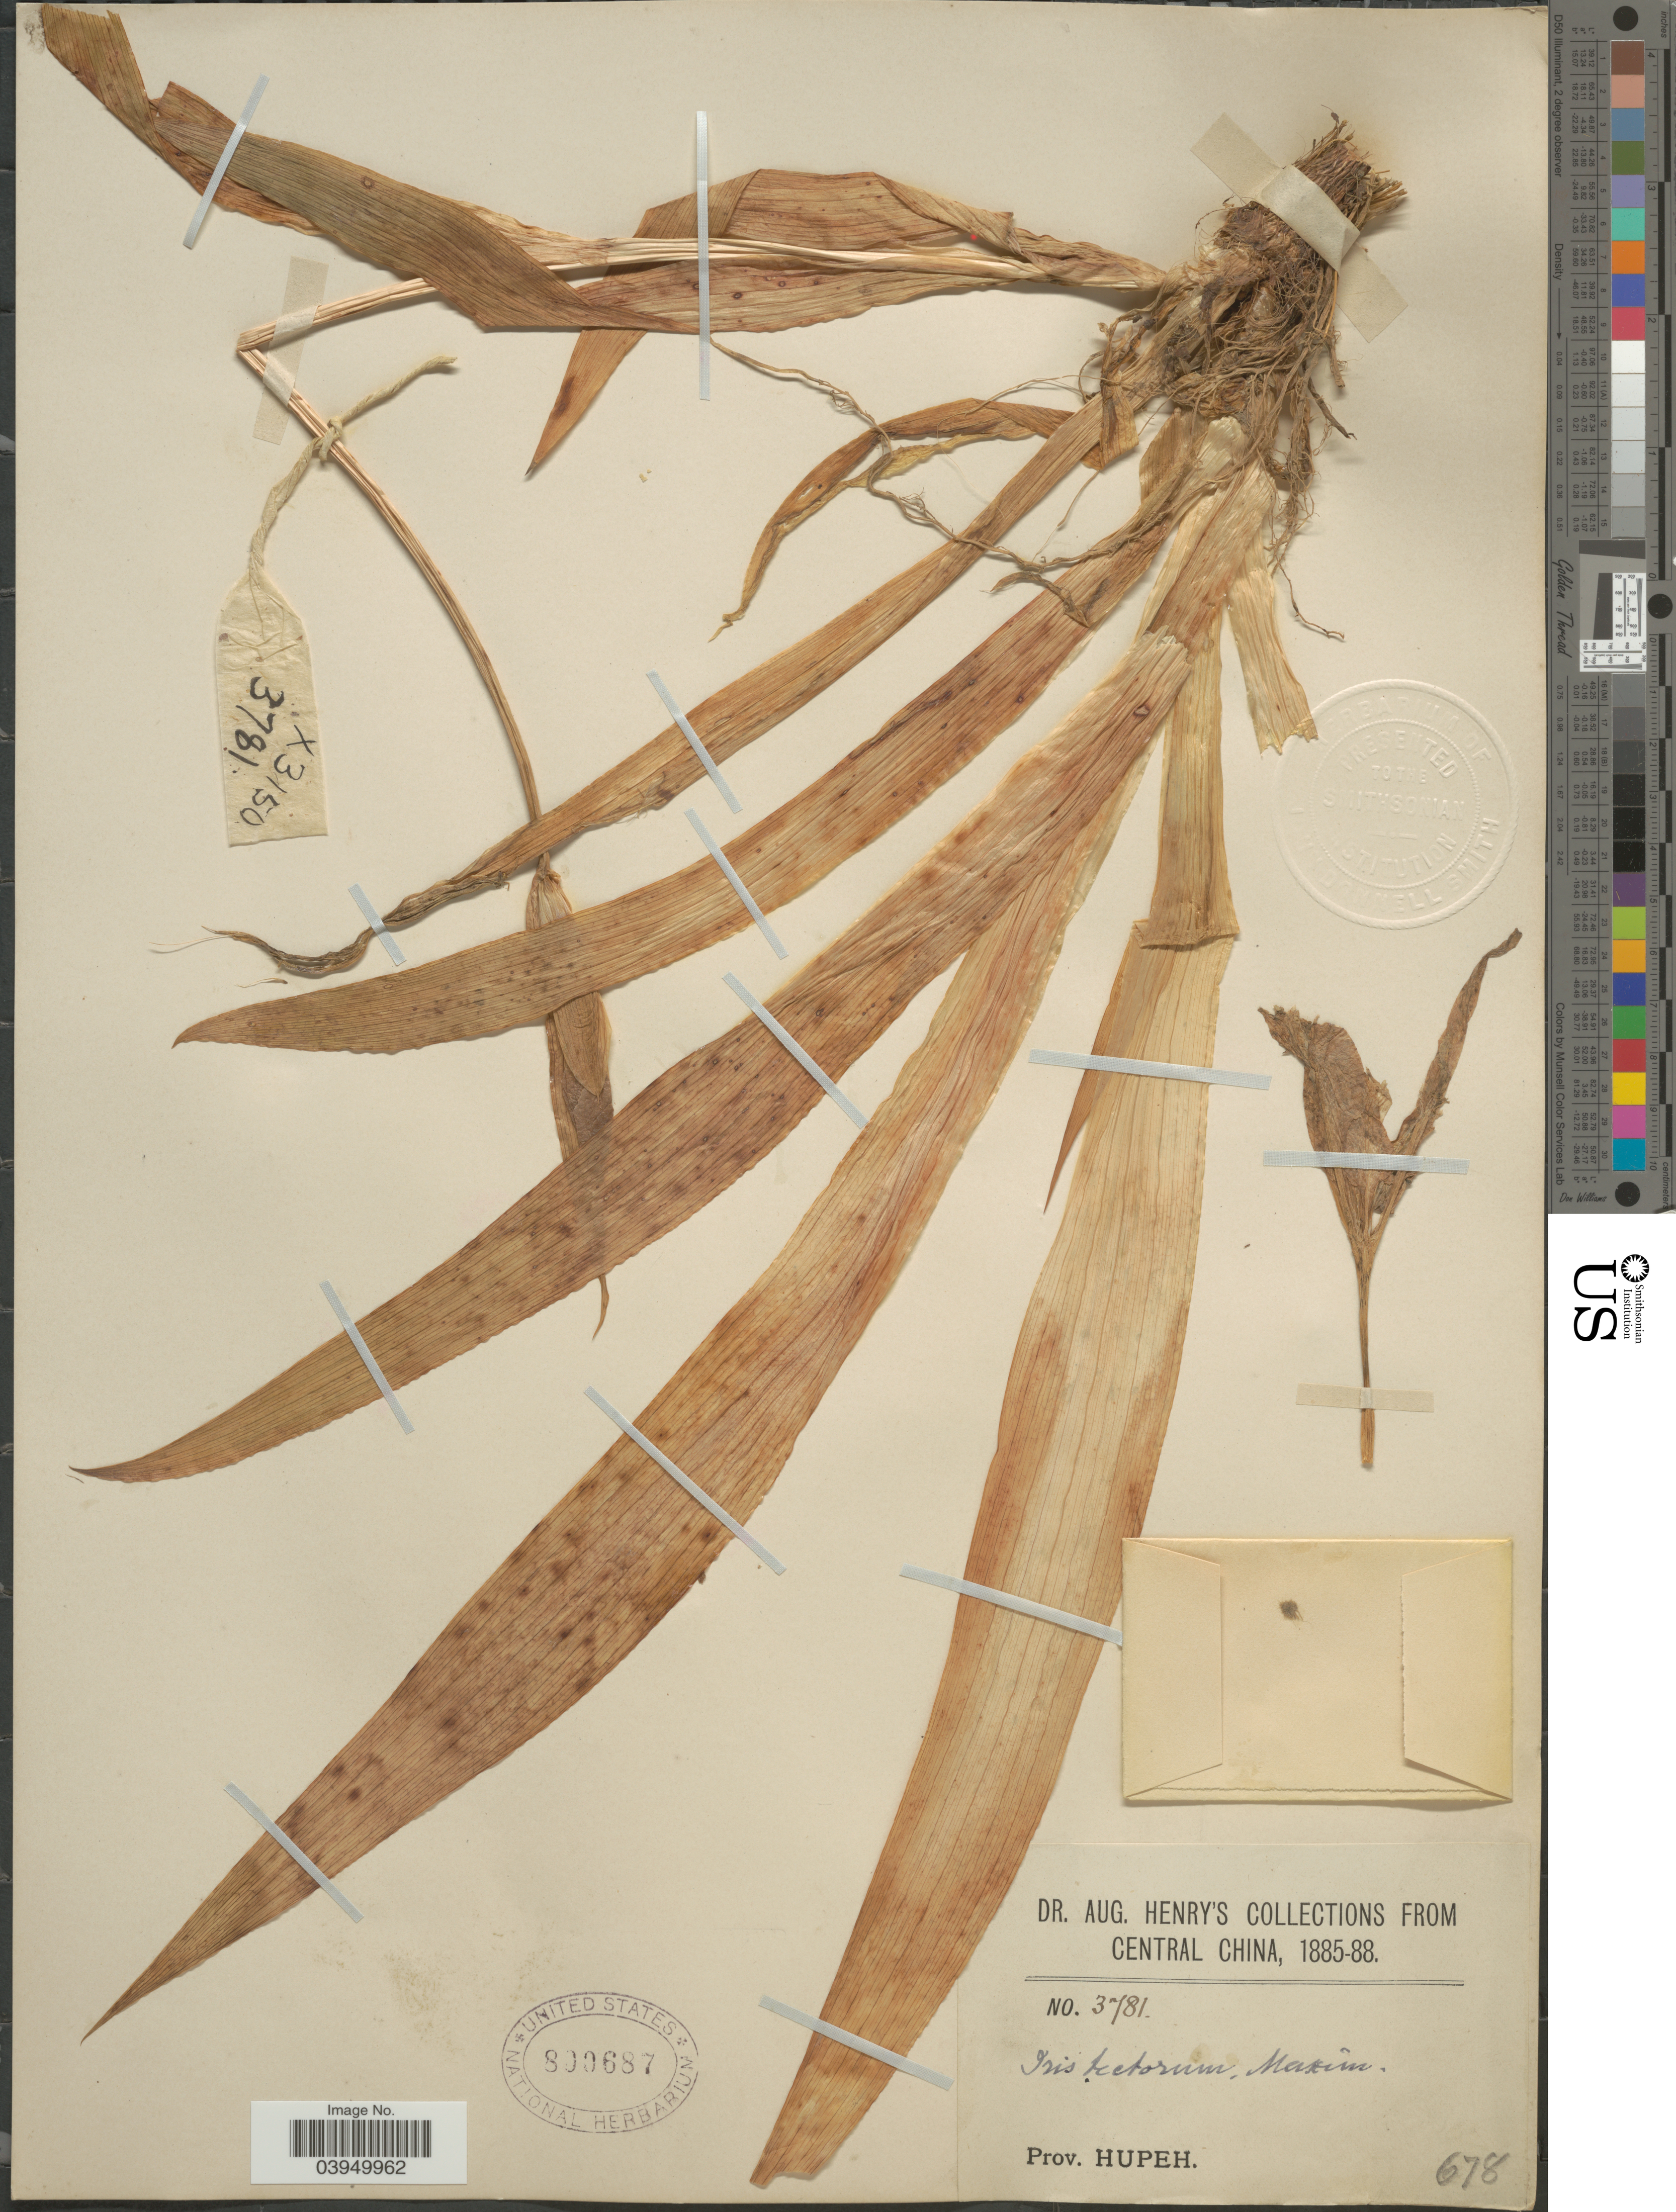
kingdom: Plantae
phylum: Tracheophyta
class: Liliopsida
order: Asparagales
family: Iridaceae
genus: Iris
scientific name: Iris tectorum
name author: Maxim.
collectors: A. Henry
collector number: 3781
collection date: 1885/1888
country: China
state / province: Hubei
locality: Central China. Prov. Hupeh.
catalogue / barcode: US 800687